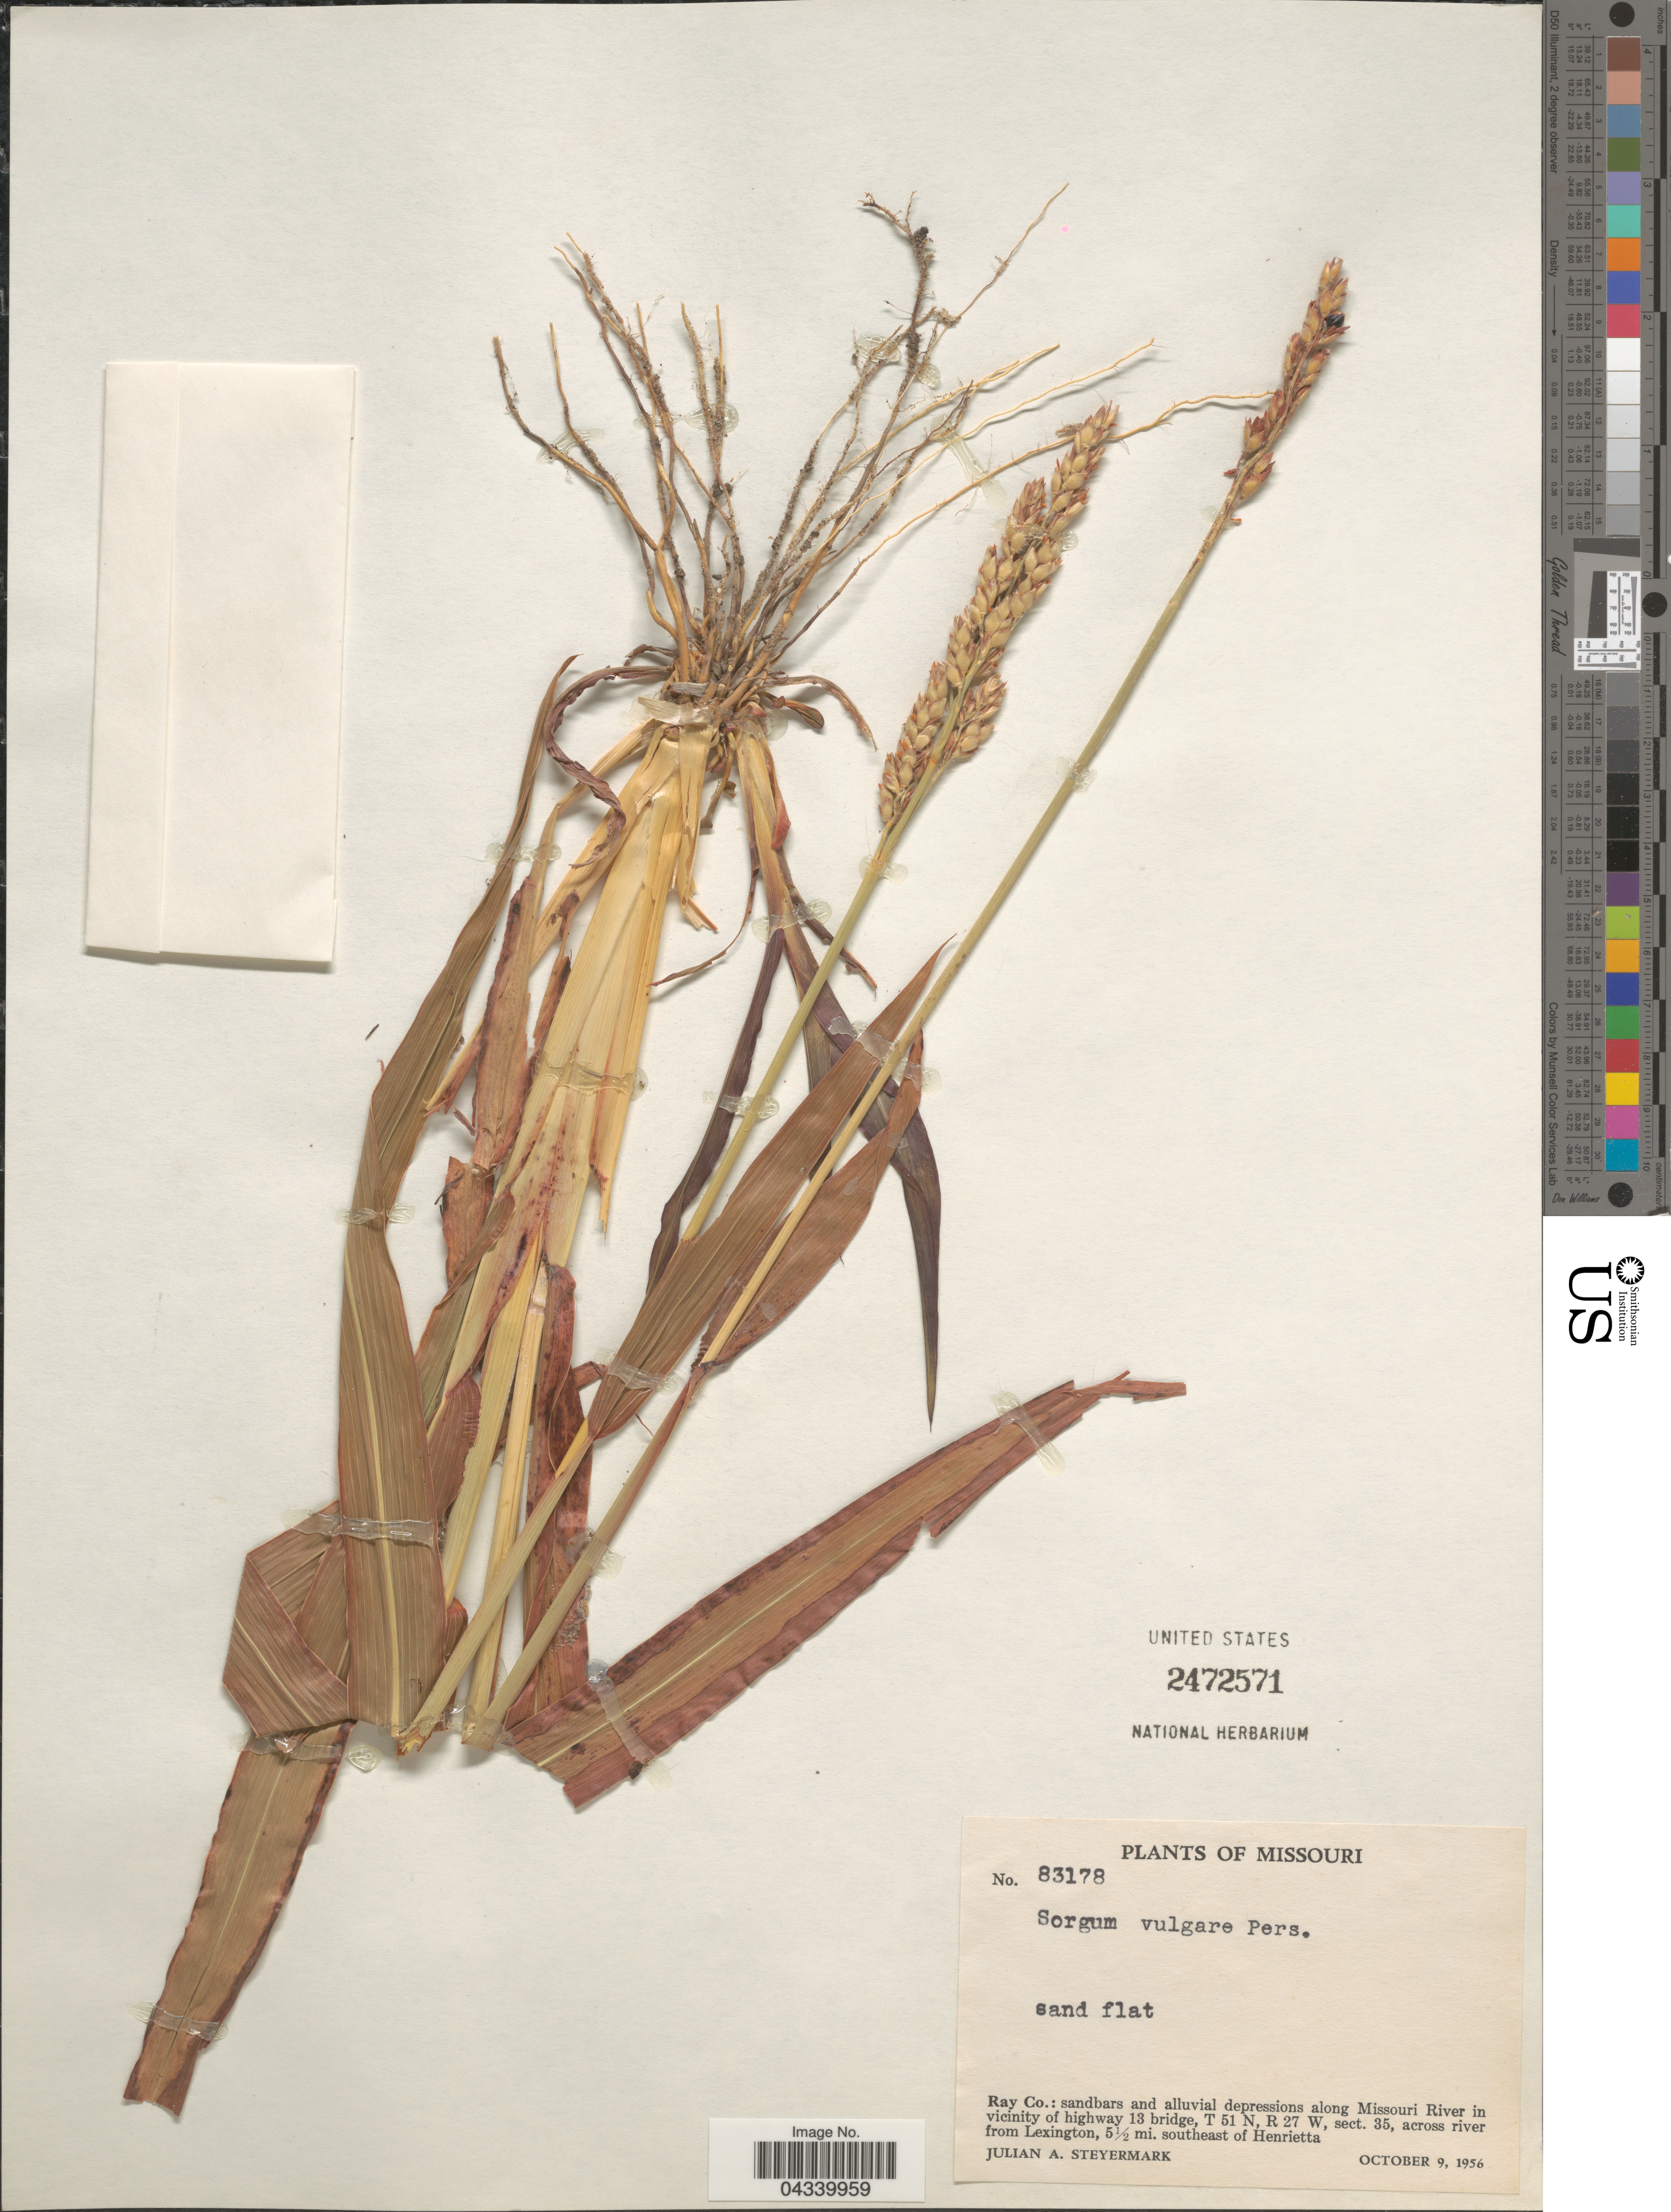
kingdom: Plantae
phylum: Tracheophyta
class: Liliopsida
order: Poales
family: Poaceae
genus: Sorghum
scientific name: Sorghum bicolor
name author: (L.) Moench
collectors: J. Steyermark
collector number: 83178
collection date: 1956-10-09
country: United States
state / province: Mississippi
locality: Ray Co.: sandbars and alluvial depressions along Missouri River in vicinity of highway 13 bridge, T 51 N, R 27 W, sect. 35, across river from Lexington, 5½ mi. southeast of Henrietta.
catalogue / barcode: US 2472571